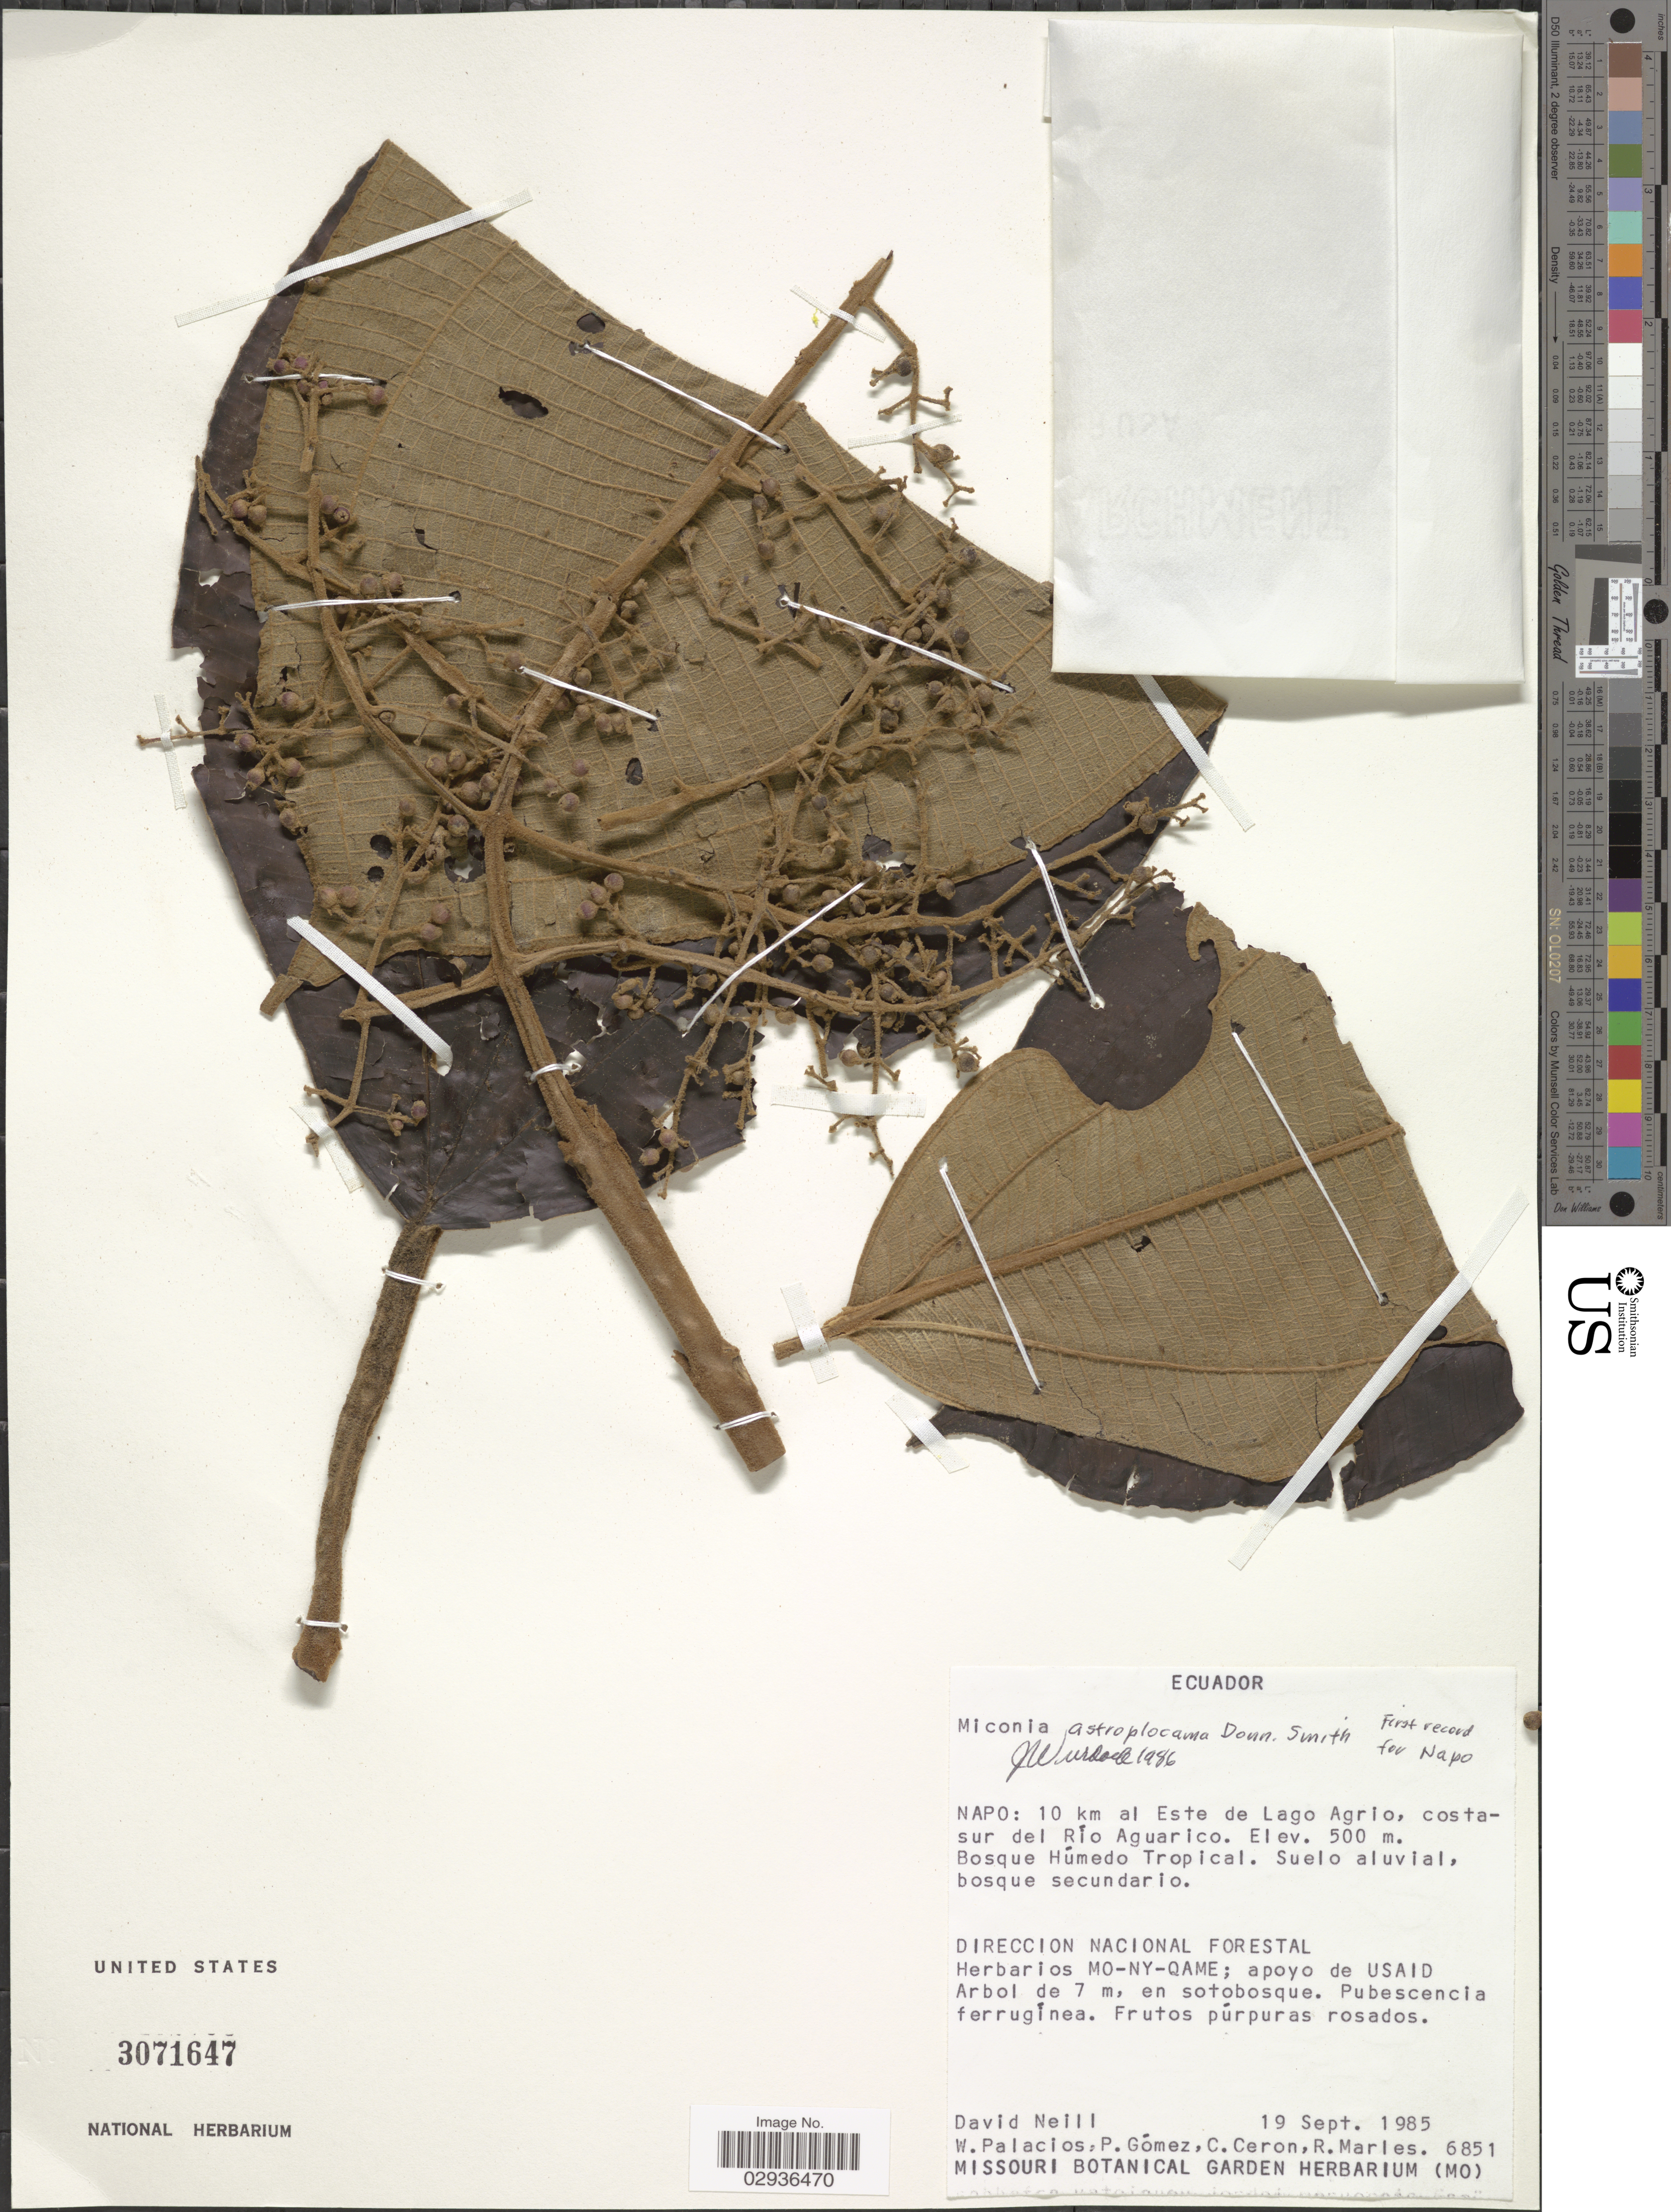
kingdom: Plantae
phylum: Tracheophyta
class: Magnoliopsida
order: Myrtales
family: Melastomataceae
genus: Miconia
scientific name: Miconia astroplocama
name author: Donn. Sm.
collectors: D. Neill, W. Palacios, P. Gómez, C. E. Cerón M. & R. Marles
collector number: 6851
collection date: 1985-09-19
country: Ecuador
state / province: Napo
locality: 10 km al Este de Lago Agrio, costa sur del Río Aguarico.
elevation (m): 500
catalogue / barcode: US 3071647